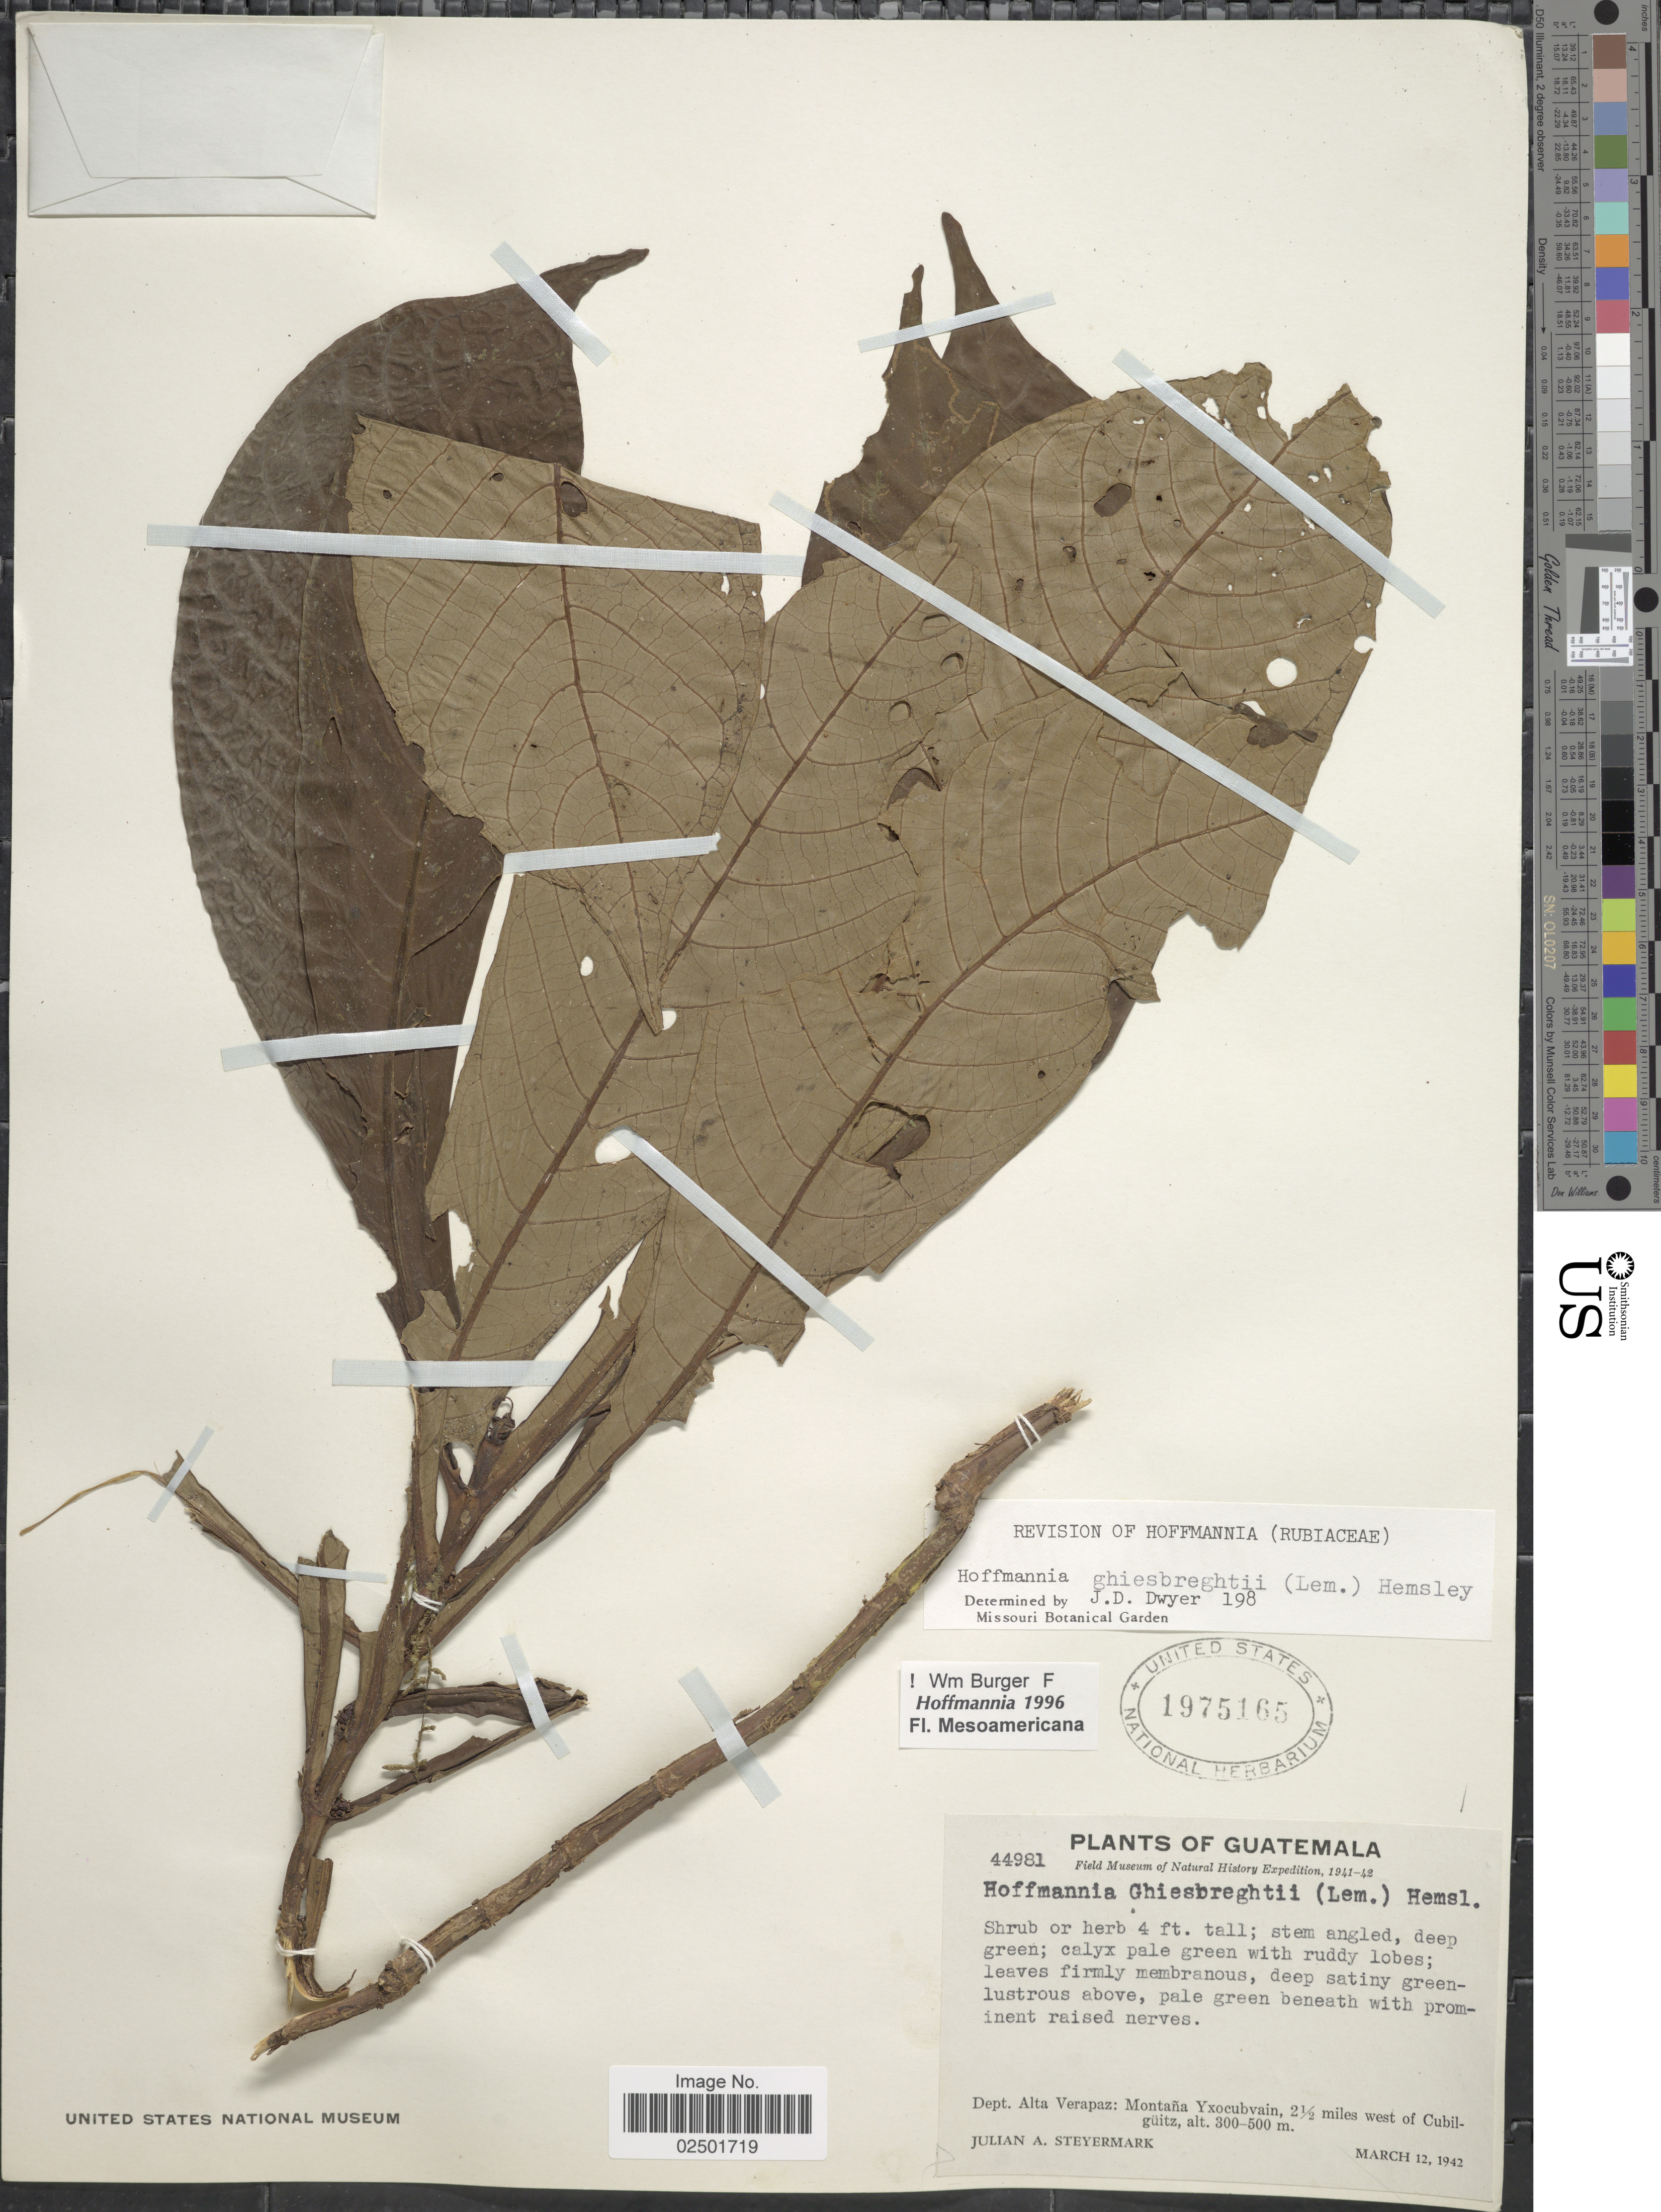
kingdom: Plantae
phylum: Tracheophyta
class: Magnoliopsida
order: Gentianales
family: Rubiaceae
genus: Hoffmannia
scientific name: Hoffmannia ghiesbreghtii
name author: (Lem.) Hemsl.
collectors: J. Steyermark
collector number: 44981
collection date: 1942-03-12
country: Guatemala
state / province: Alta Verapaz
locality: Montaña Yxocubvain, 2½ miles west of Cubilgüitz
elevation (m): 300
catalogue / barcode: US 1975165